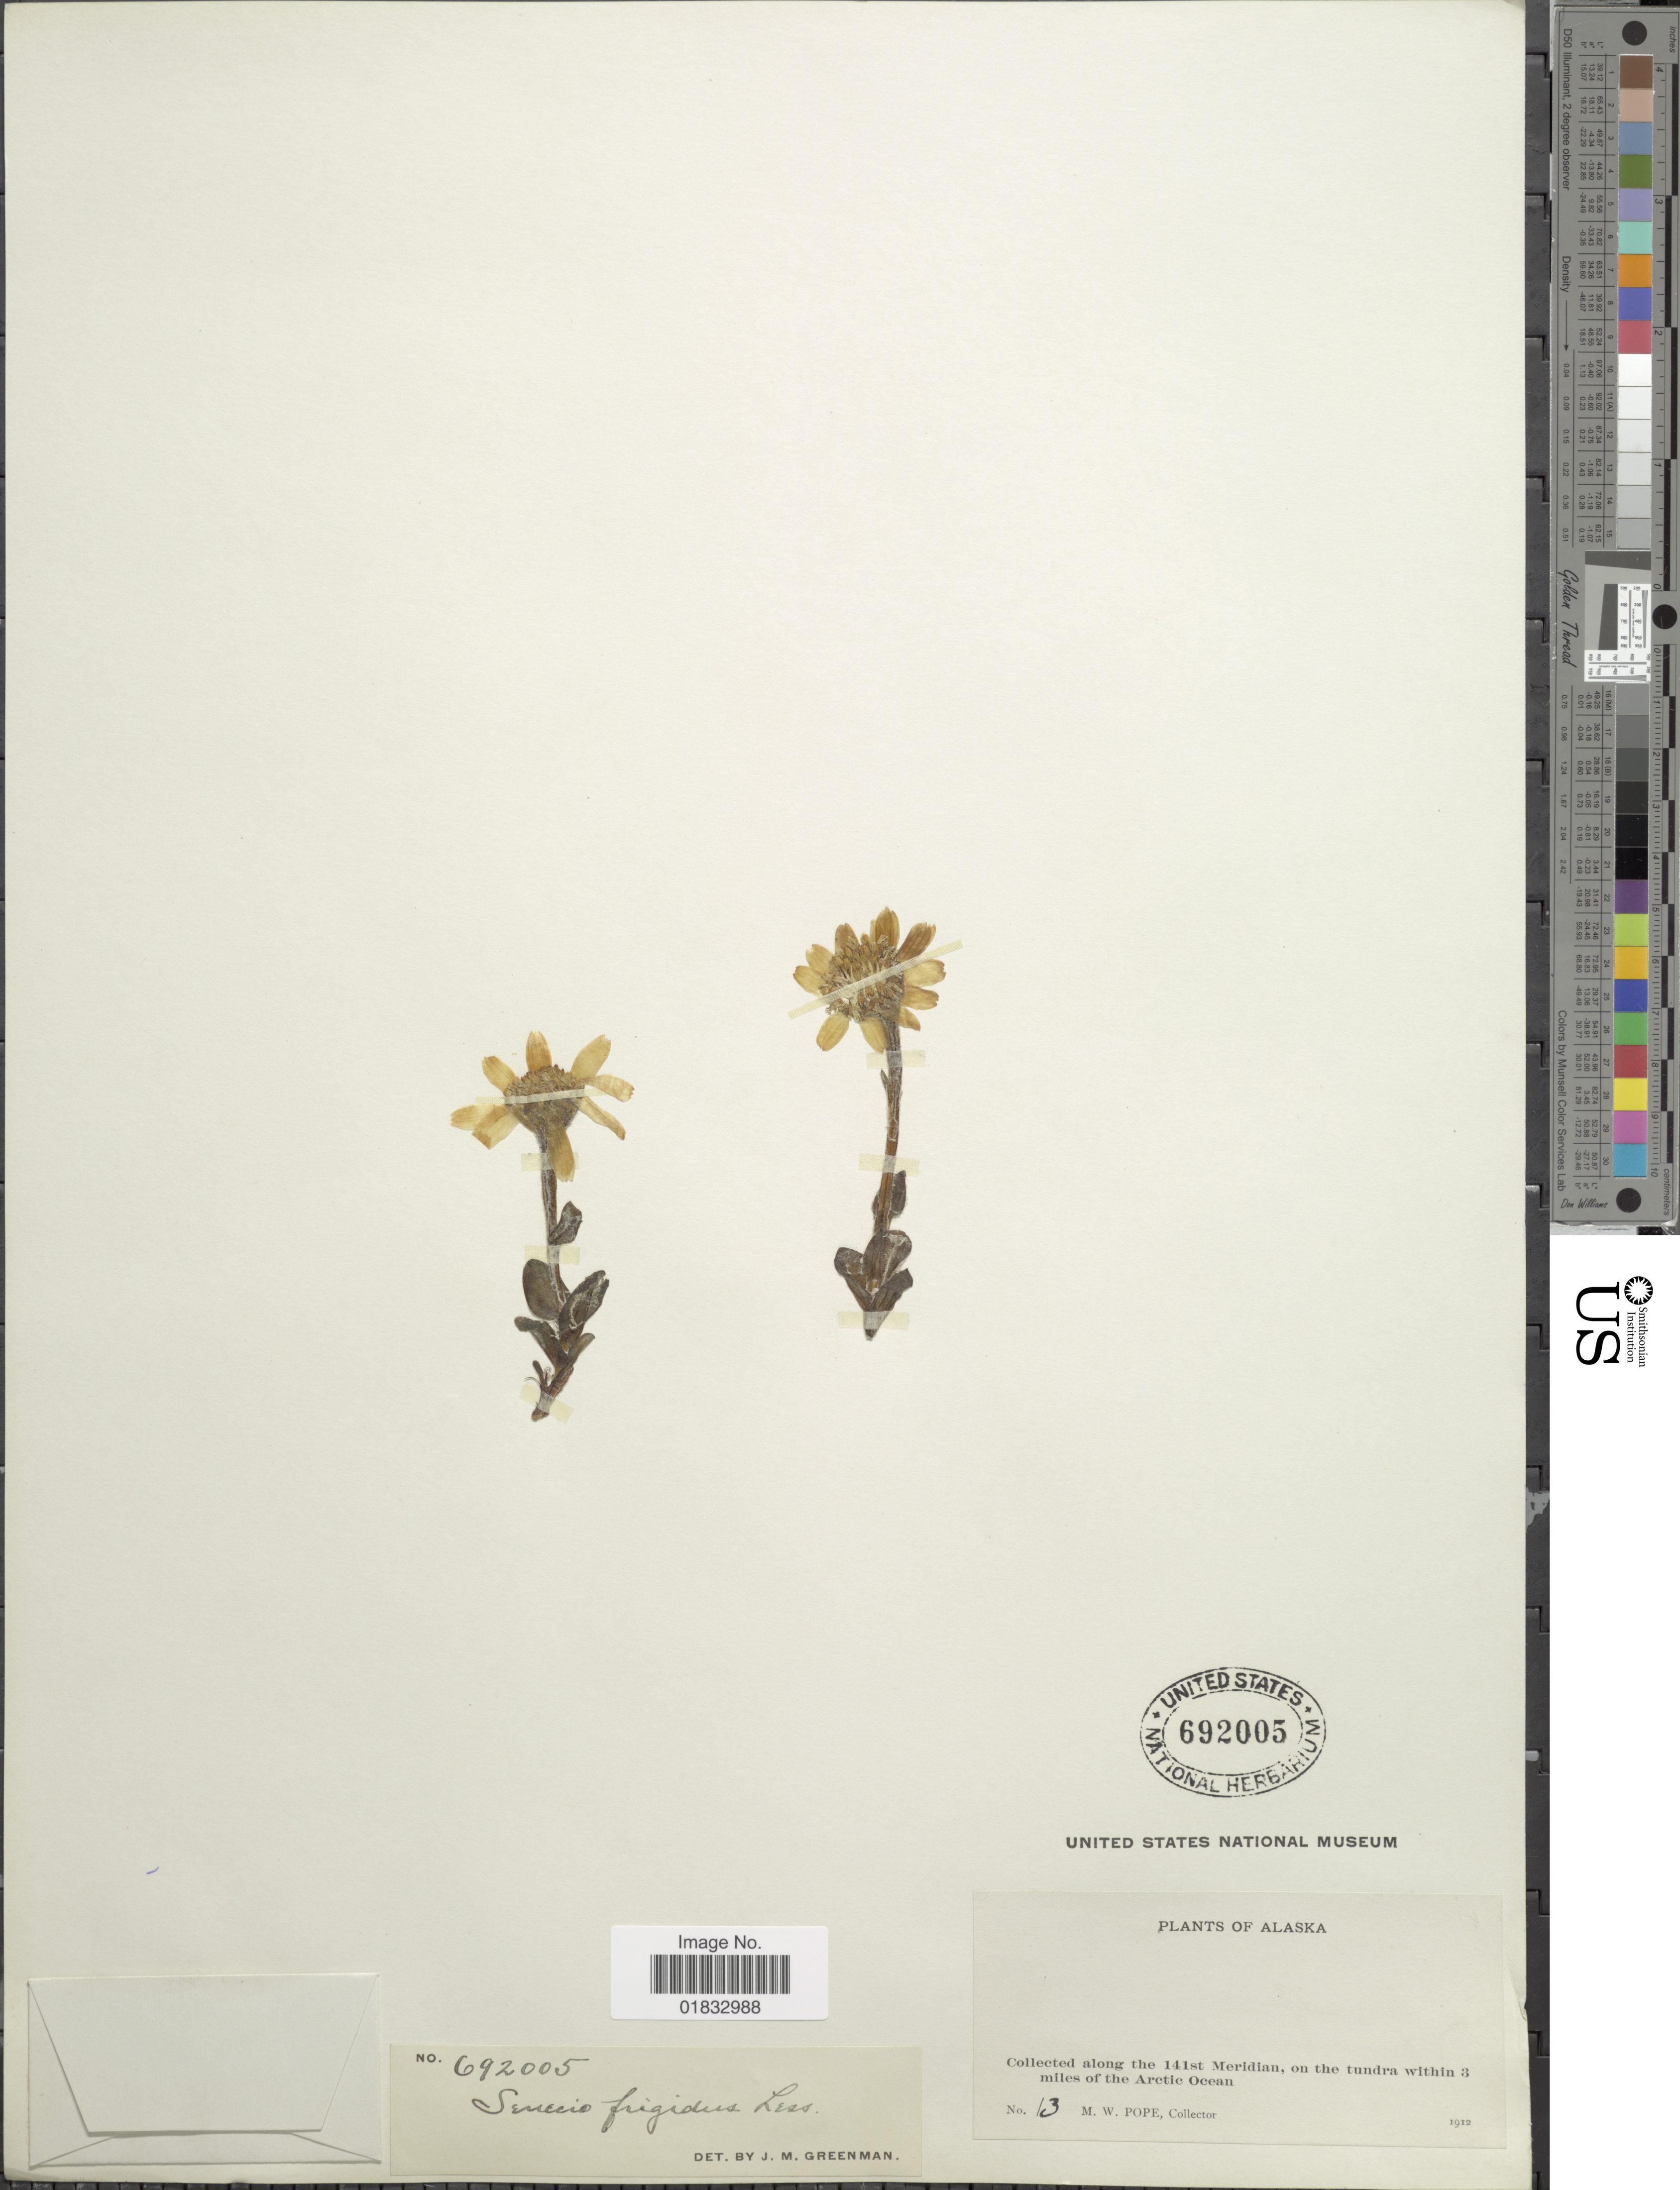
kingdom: Plantae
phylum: Tracheophyta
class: Magnoliopsida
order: Asterales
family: Asteraceae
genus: Tephroseris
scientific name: Tephroseris frigida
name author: (Richardson) Holub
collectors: M. Pope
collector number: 13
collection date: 1912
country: United States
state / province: Alaska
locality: Along the 141st Merdian, on the tundra within 3 miles of the Arctic Ocean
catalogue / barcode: US 692005